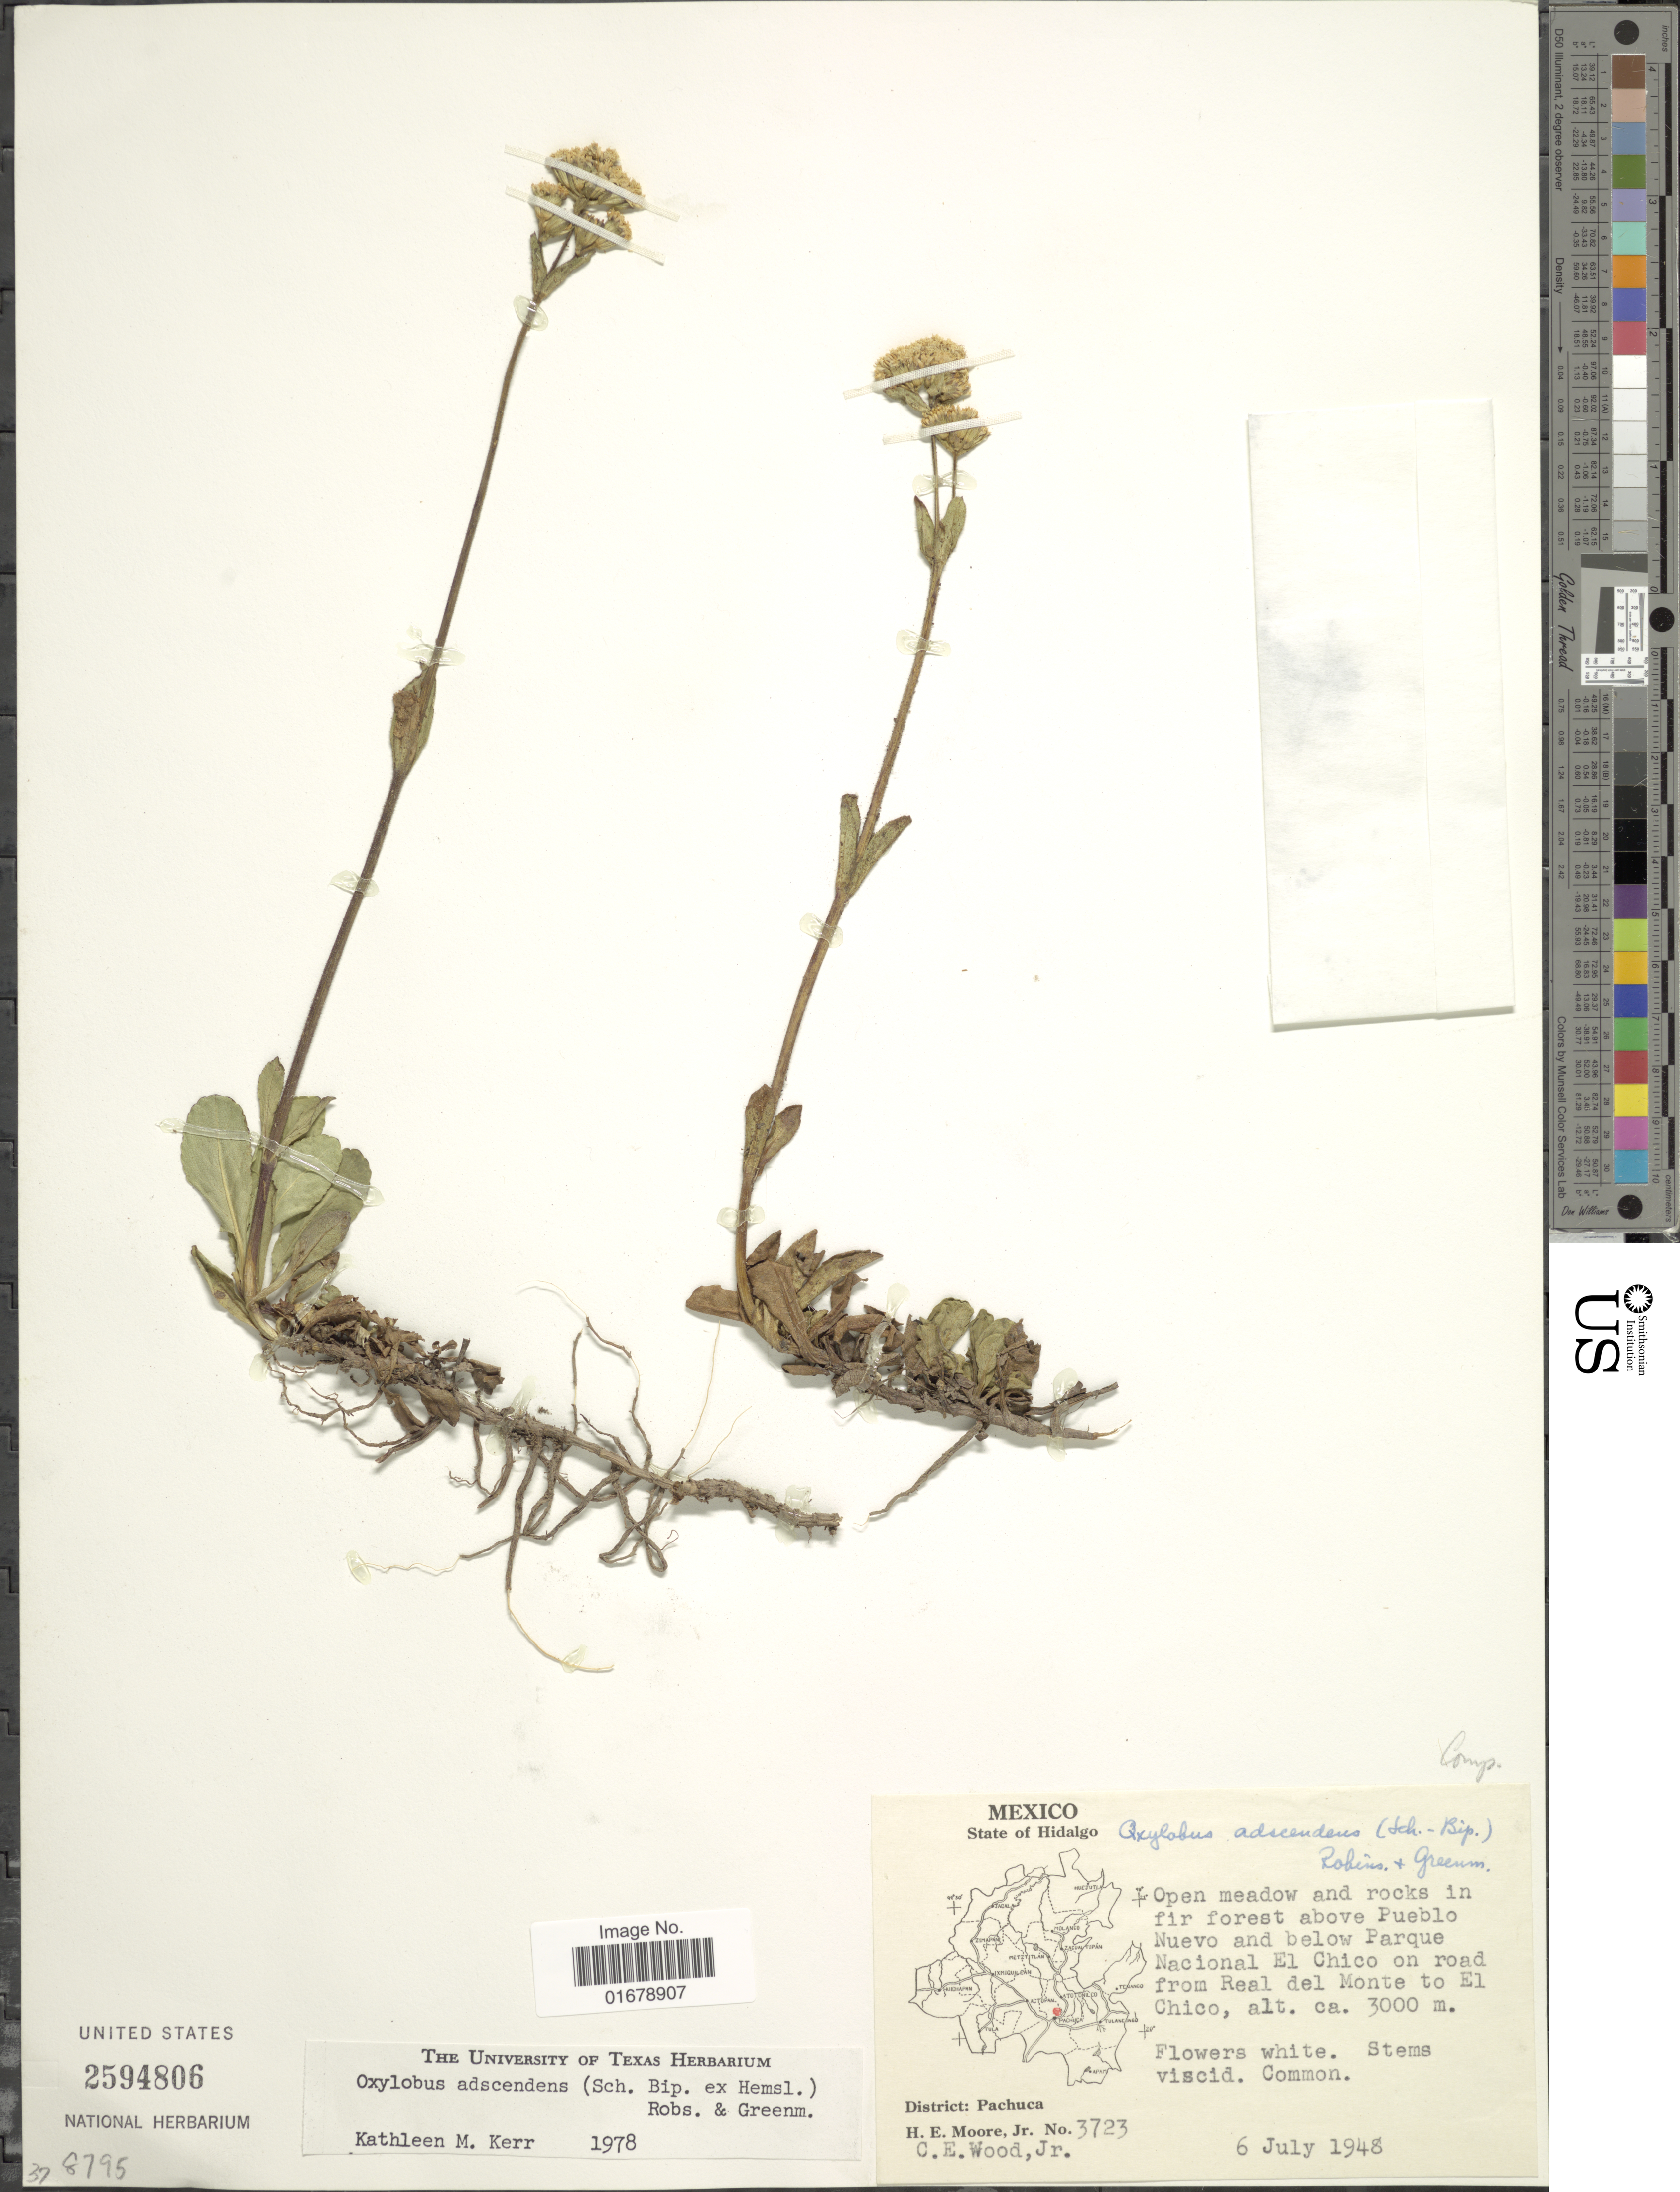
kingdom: Plantae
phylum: Tracheophyta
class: Magnoliopsida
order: Asterales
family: Asteraceae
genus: Oxylobus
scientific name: Oxylobus adscendens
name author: (Sch. Bip.) B.L. Rob. & Greenm. in B.L. Rob.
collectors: H. Moore & C. Wood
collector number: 3723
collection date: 1948-07-06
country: Mexico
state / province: Hidalgo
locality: Mexico. State of Hidalgo. open meadow and rocks in fir forest above Pueblo Nuevo and below Parque Nacional El Chico on road from Real delmonte to El Chico.District: Pachuca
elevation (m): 3000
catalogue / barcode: US 2594806